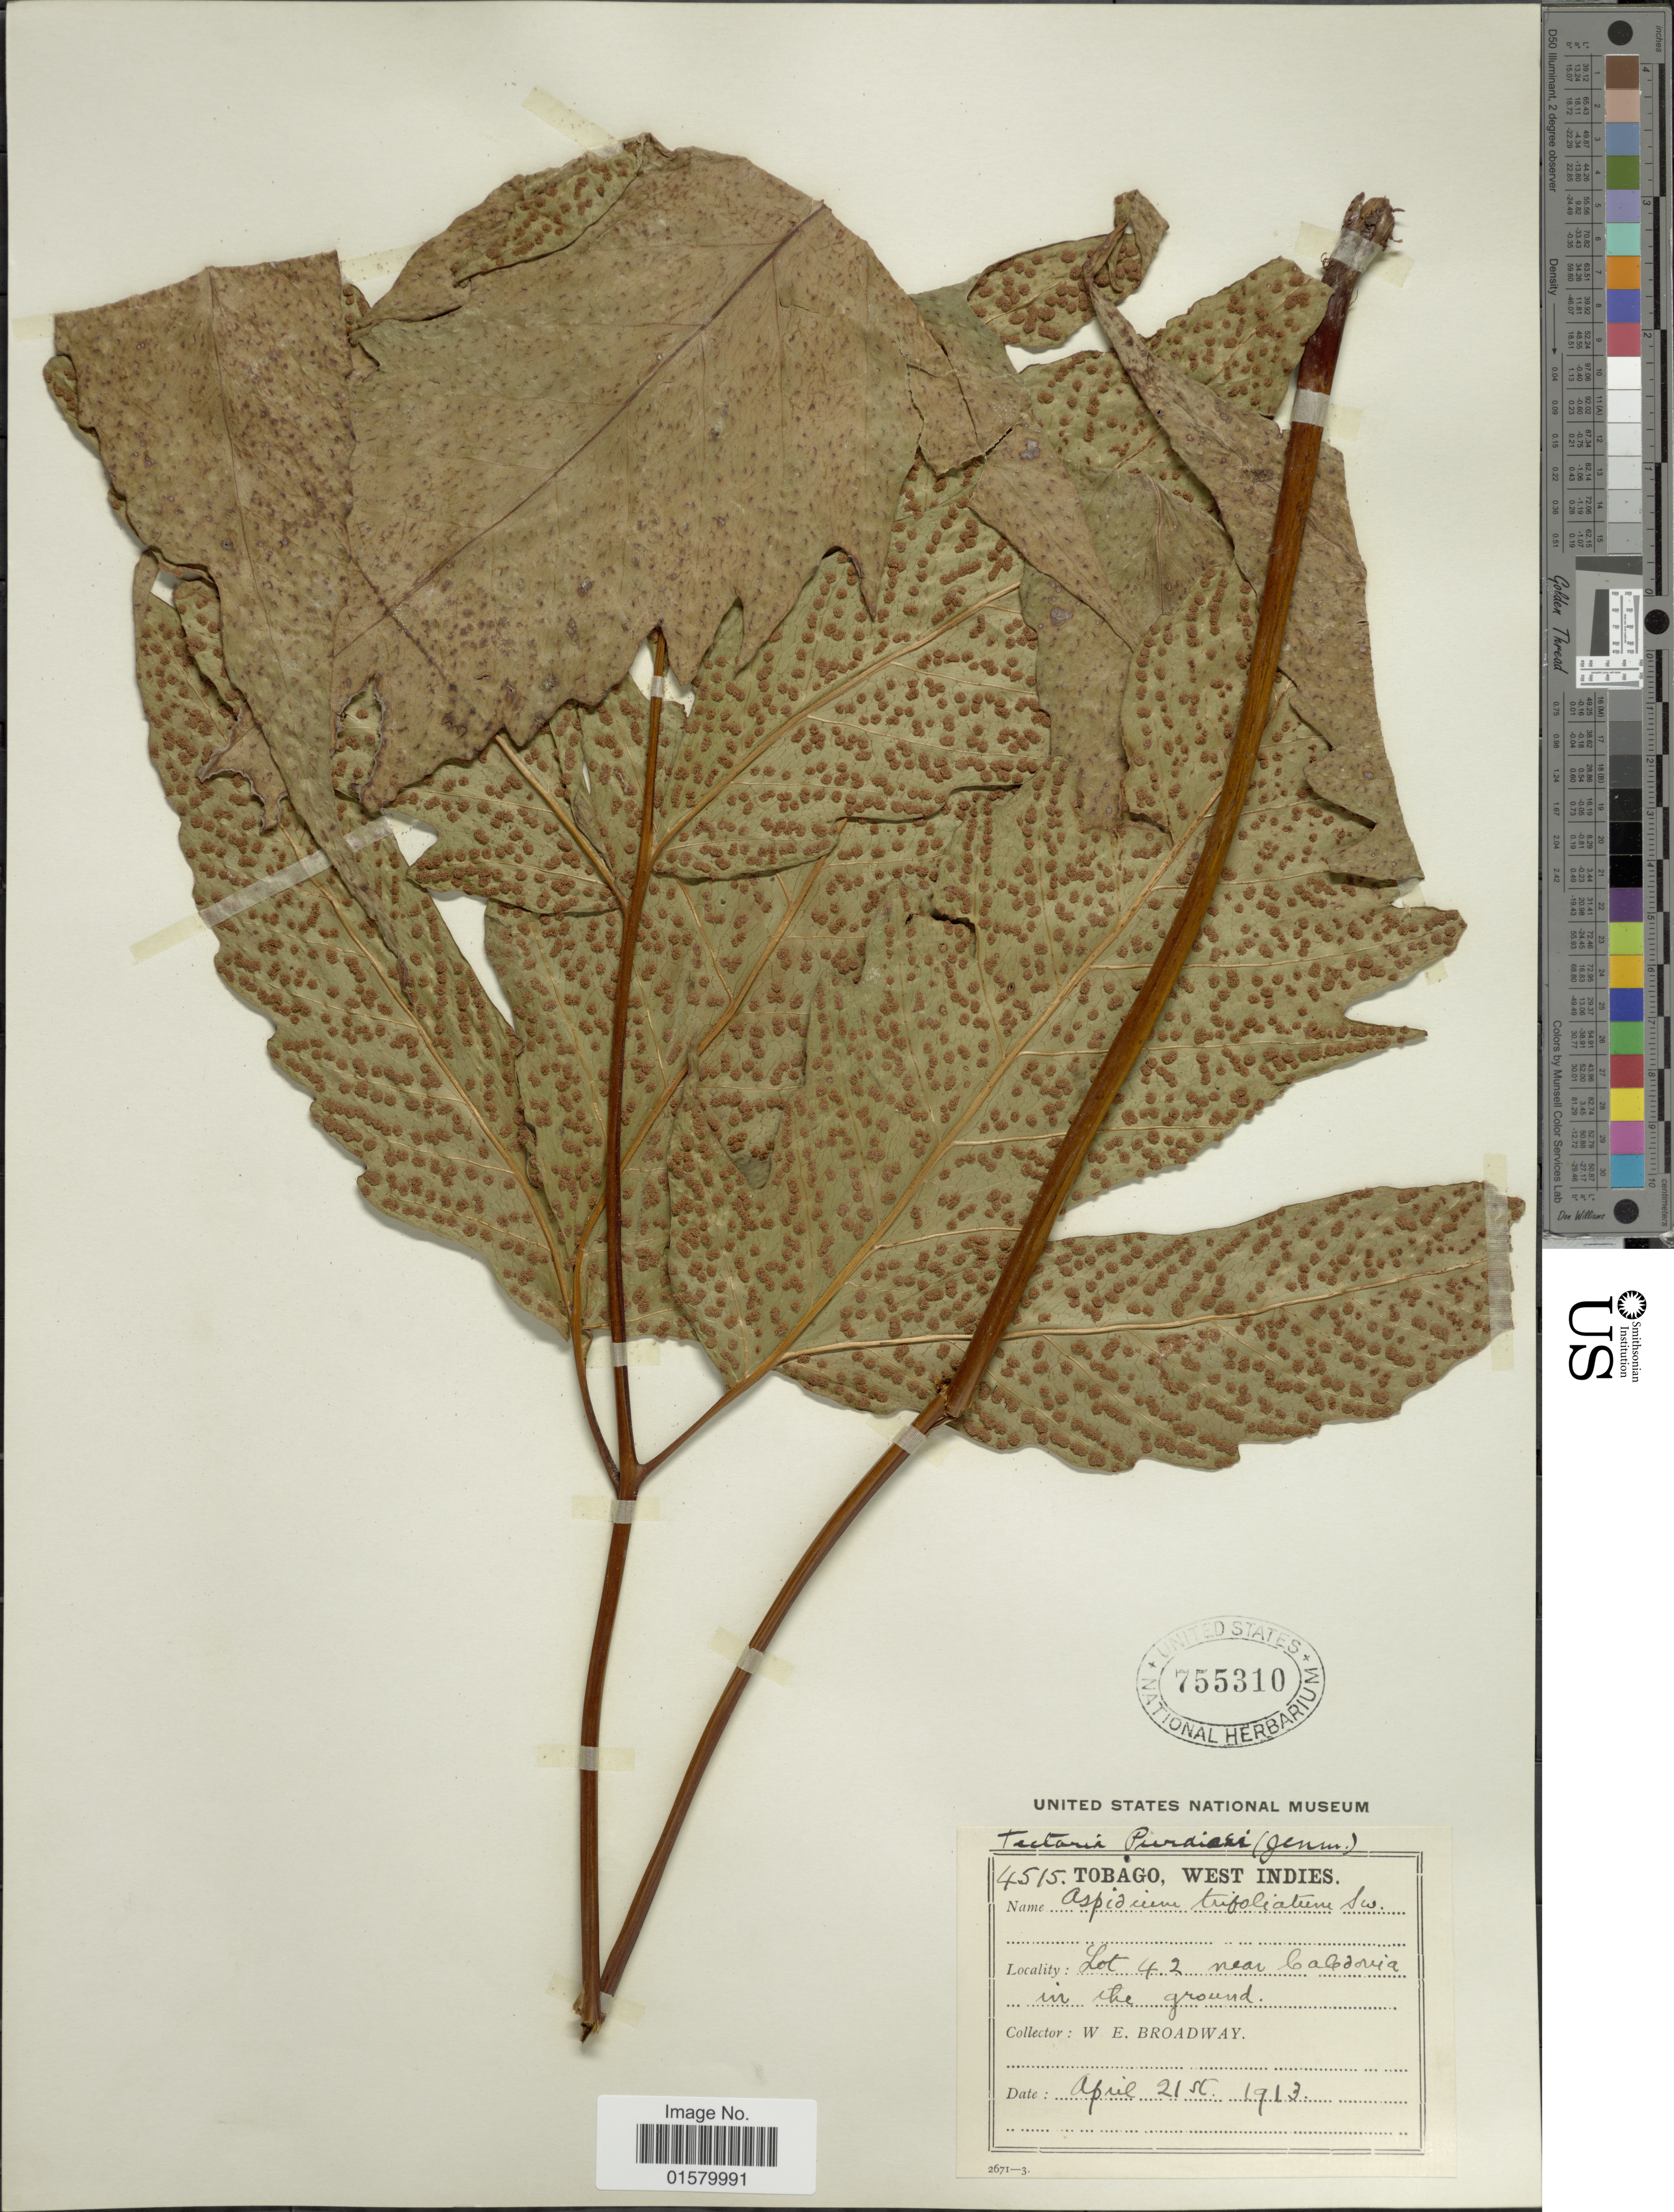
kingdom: Plantae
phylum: Tracheophyta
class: Polypodiopsida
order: Polypodiales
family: Tectariaceae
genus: Tectaria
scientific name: Tectaria trifoliata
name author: (L.) Cav.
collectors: W. E. Broadway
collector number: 4515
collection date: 1913-01-21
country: Trinidad and Tobago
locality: Tobago, West Indies, Lot 42 near Caledonia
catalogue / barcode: US 755310